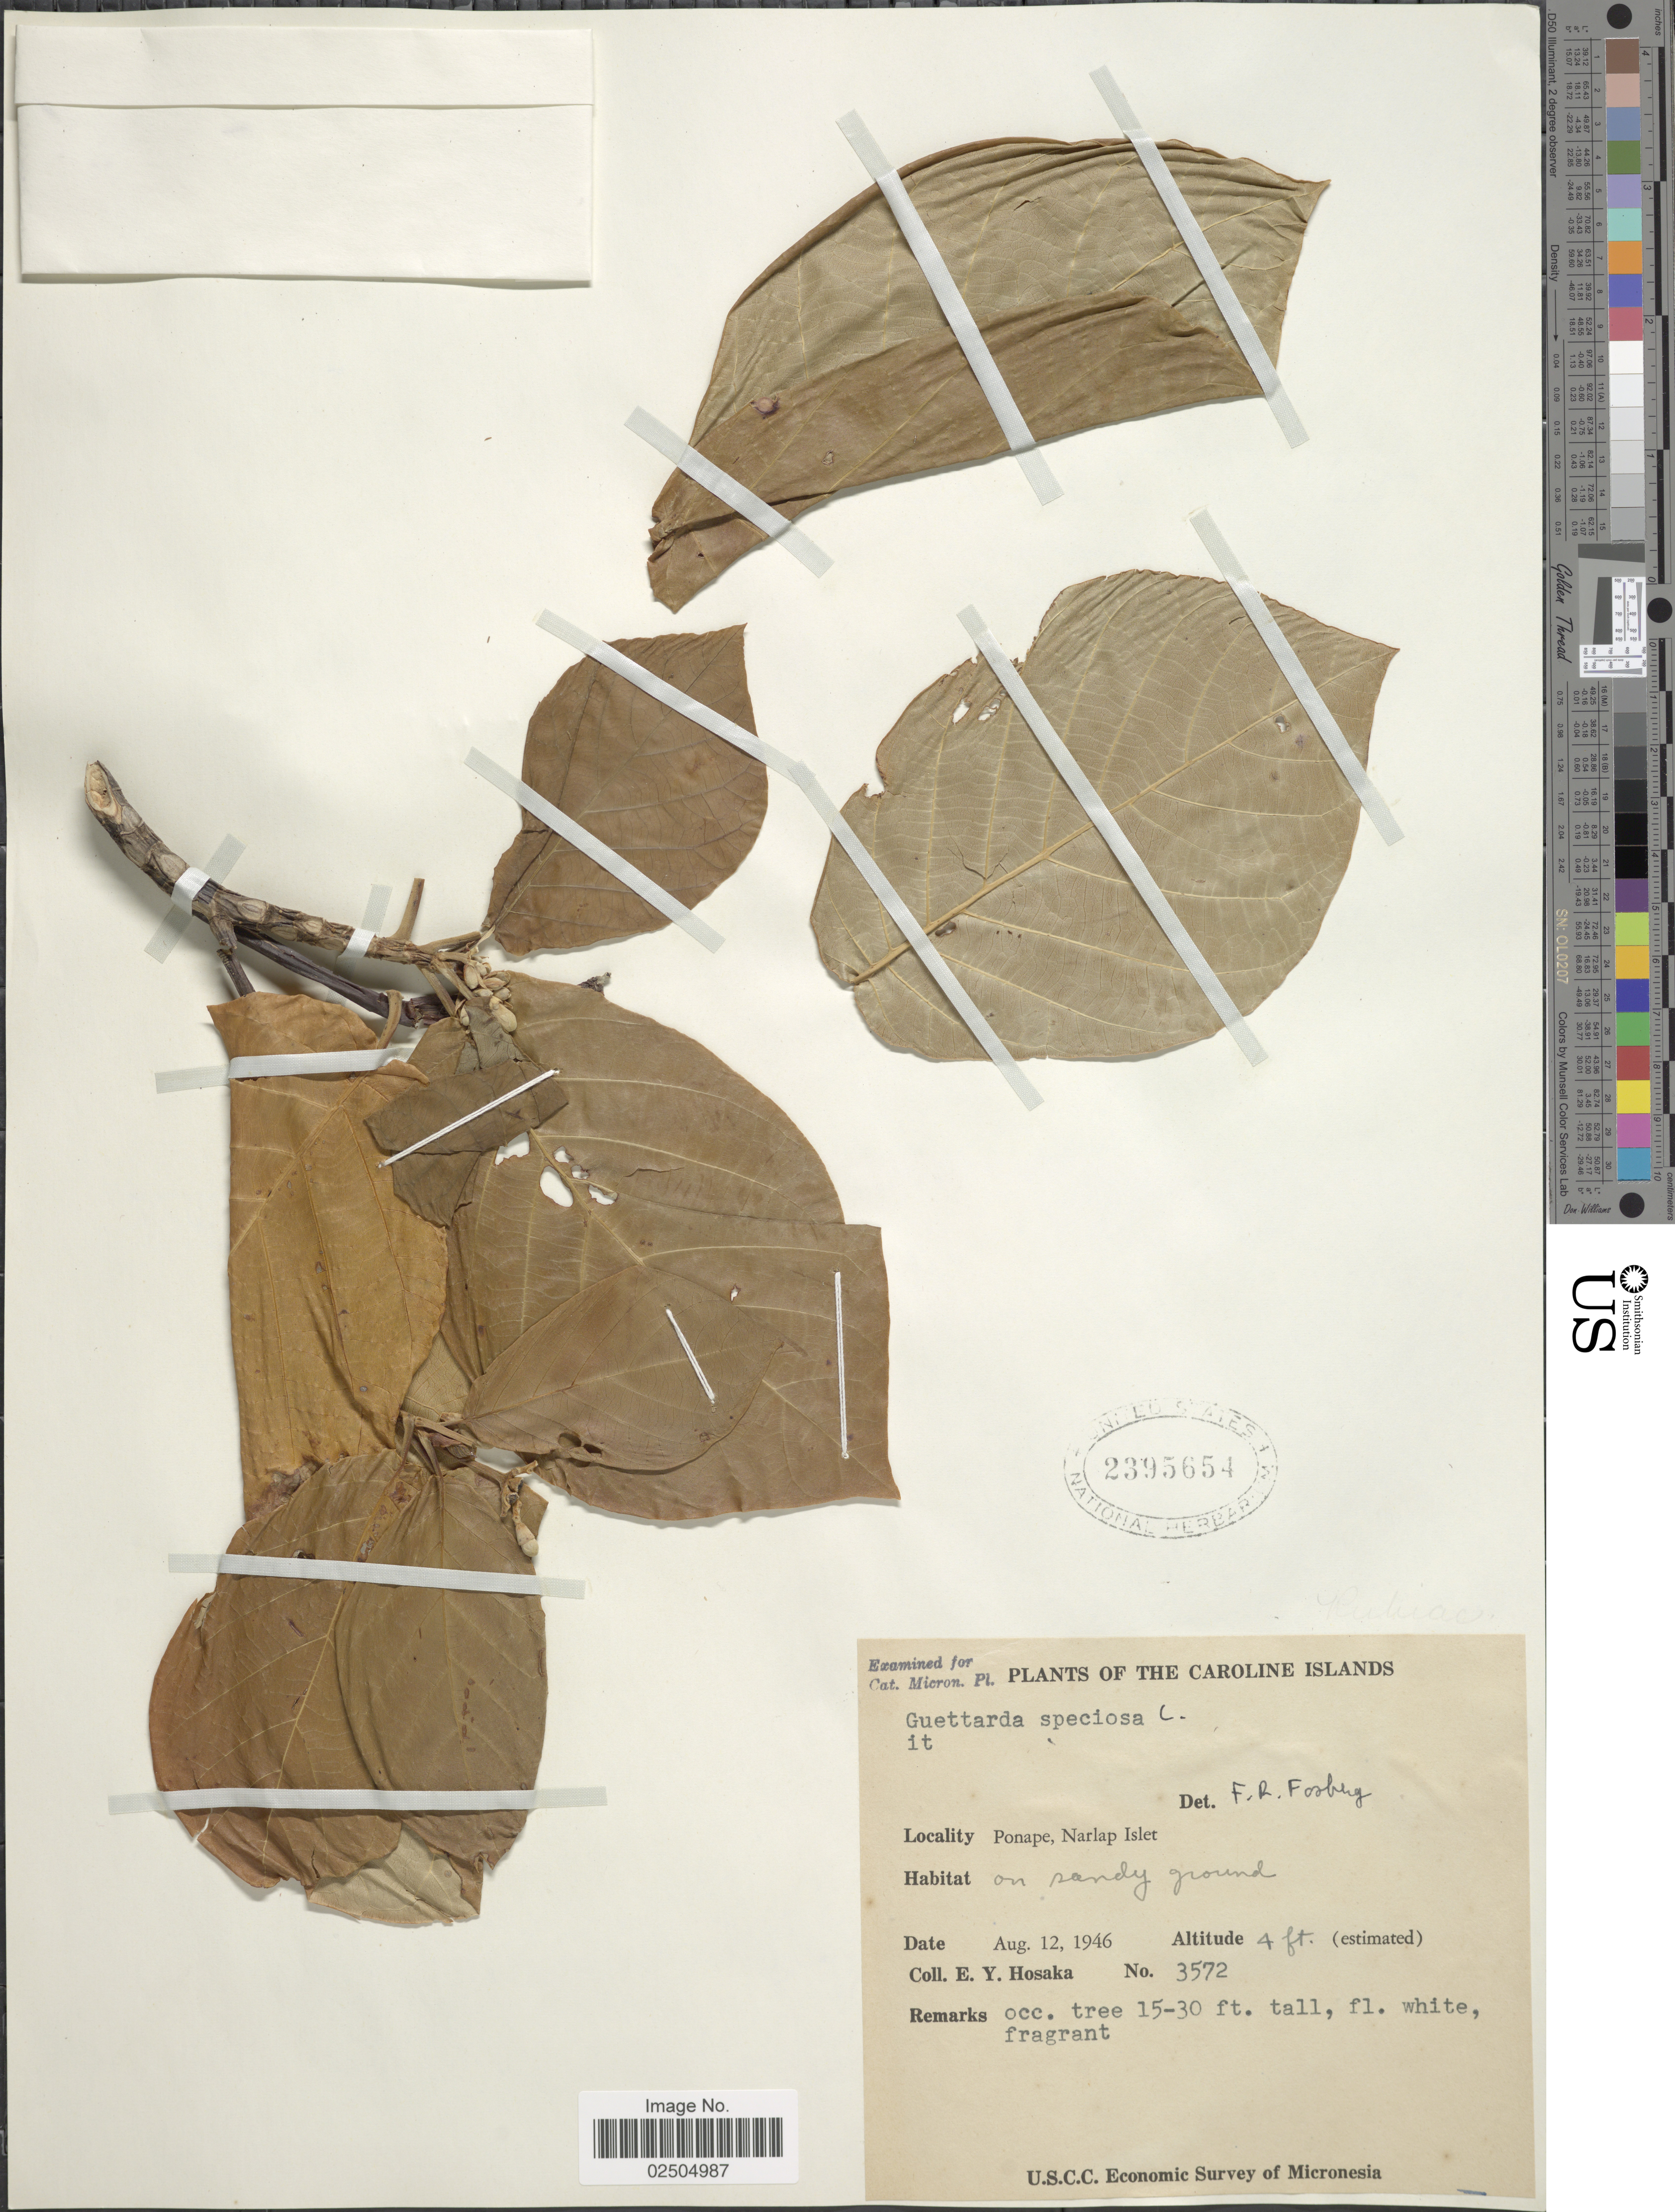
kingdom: Plantae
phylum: Tracheophyta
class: Magnoliopsida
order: Gentianales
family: Rubiaceae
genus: Guettarda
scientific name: Guettarda speciosa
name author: L.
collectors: E. Y. Hosaka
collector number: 3572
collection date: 1946-08-12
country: Micronesia, Federated States of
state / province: Pohnpei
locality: Ponape, Narlap Islet, The Caroline Islands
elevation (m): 1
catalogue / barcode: US 2395654